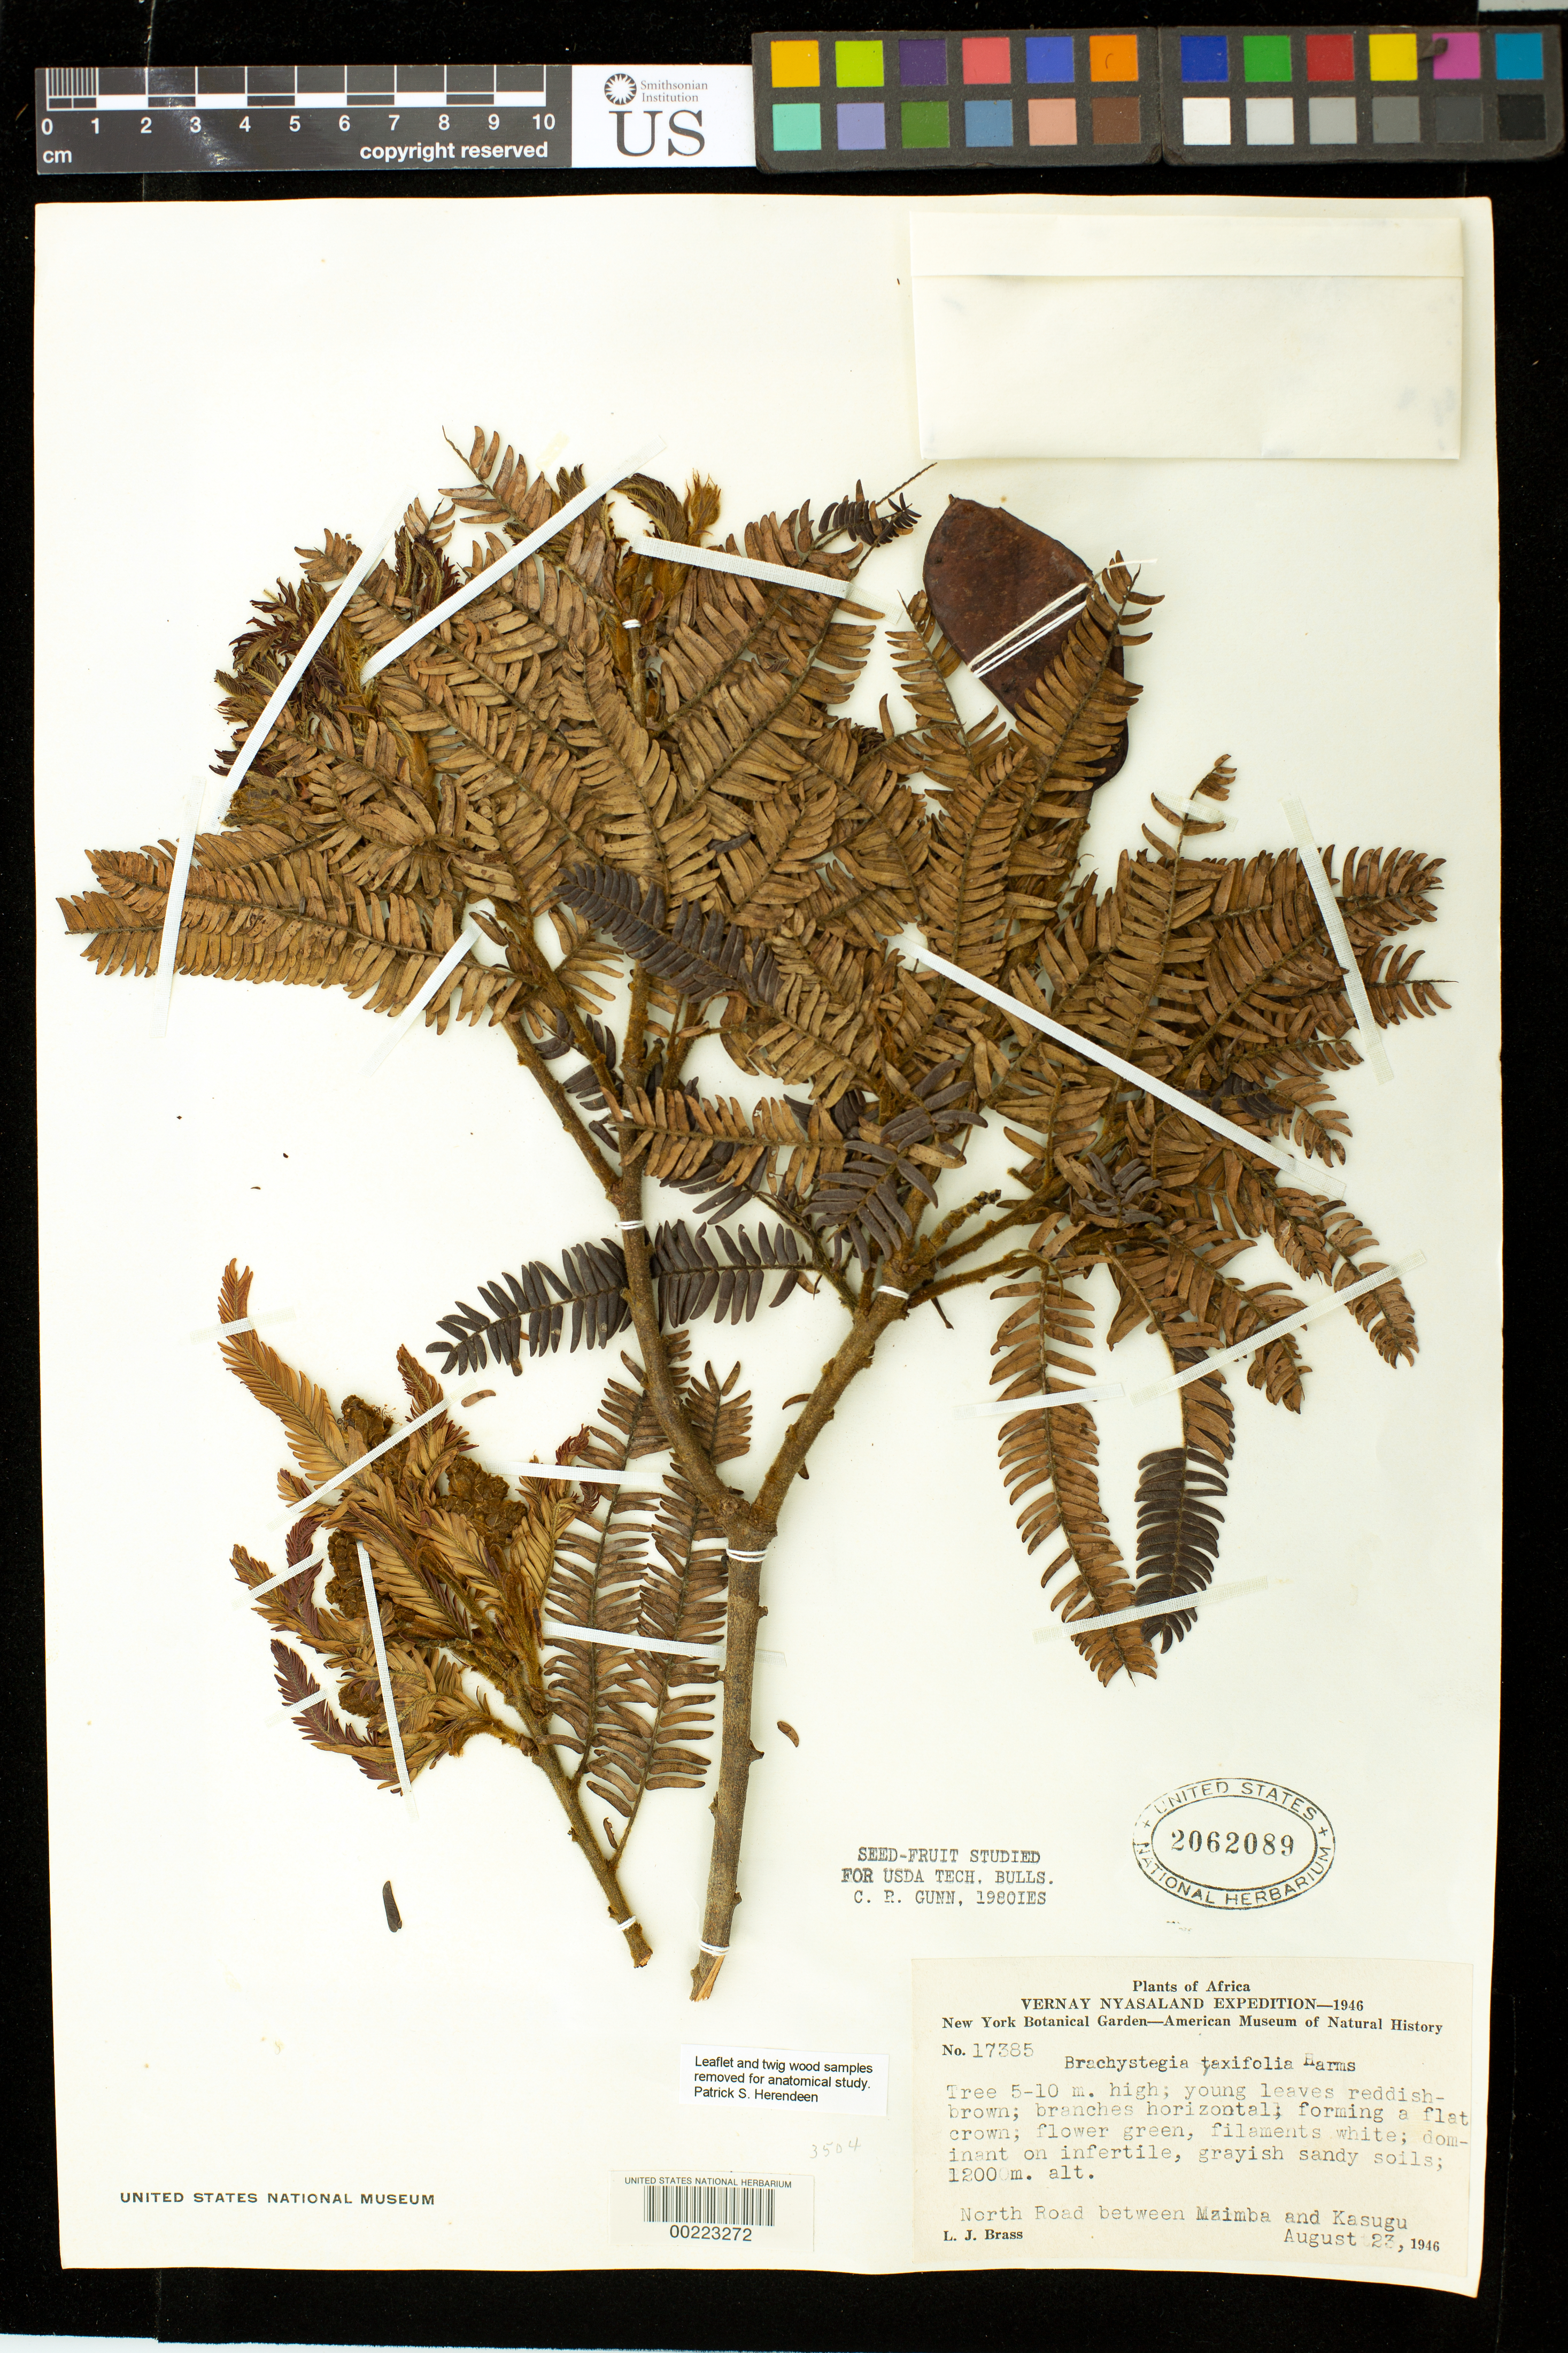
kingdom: Plantae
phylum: Tracheophyta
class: Magnoliopsida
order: Fabales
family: Fabaceae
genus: Brachystegia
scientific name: Brachystegia taxifolia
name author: Harms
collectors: L. J. Brass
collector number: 17385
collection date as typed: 23 Aug 1946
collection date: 1946-08-23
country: Malawi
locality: N road between maimba and kasugu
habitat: Infertile, grayish sandy soils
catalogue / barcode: US 2062089